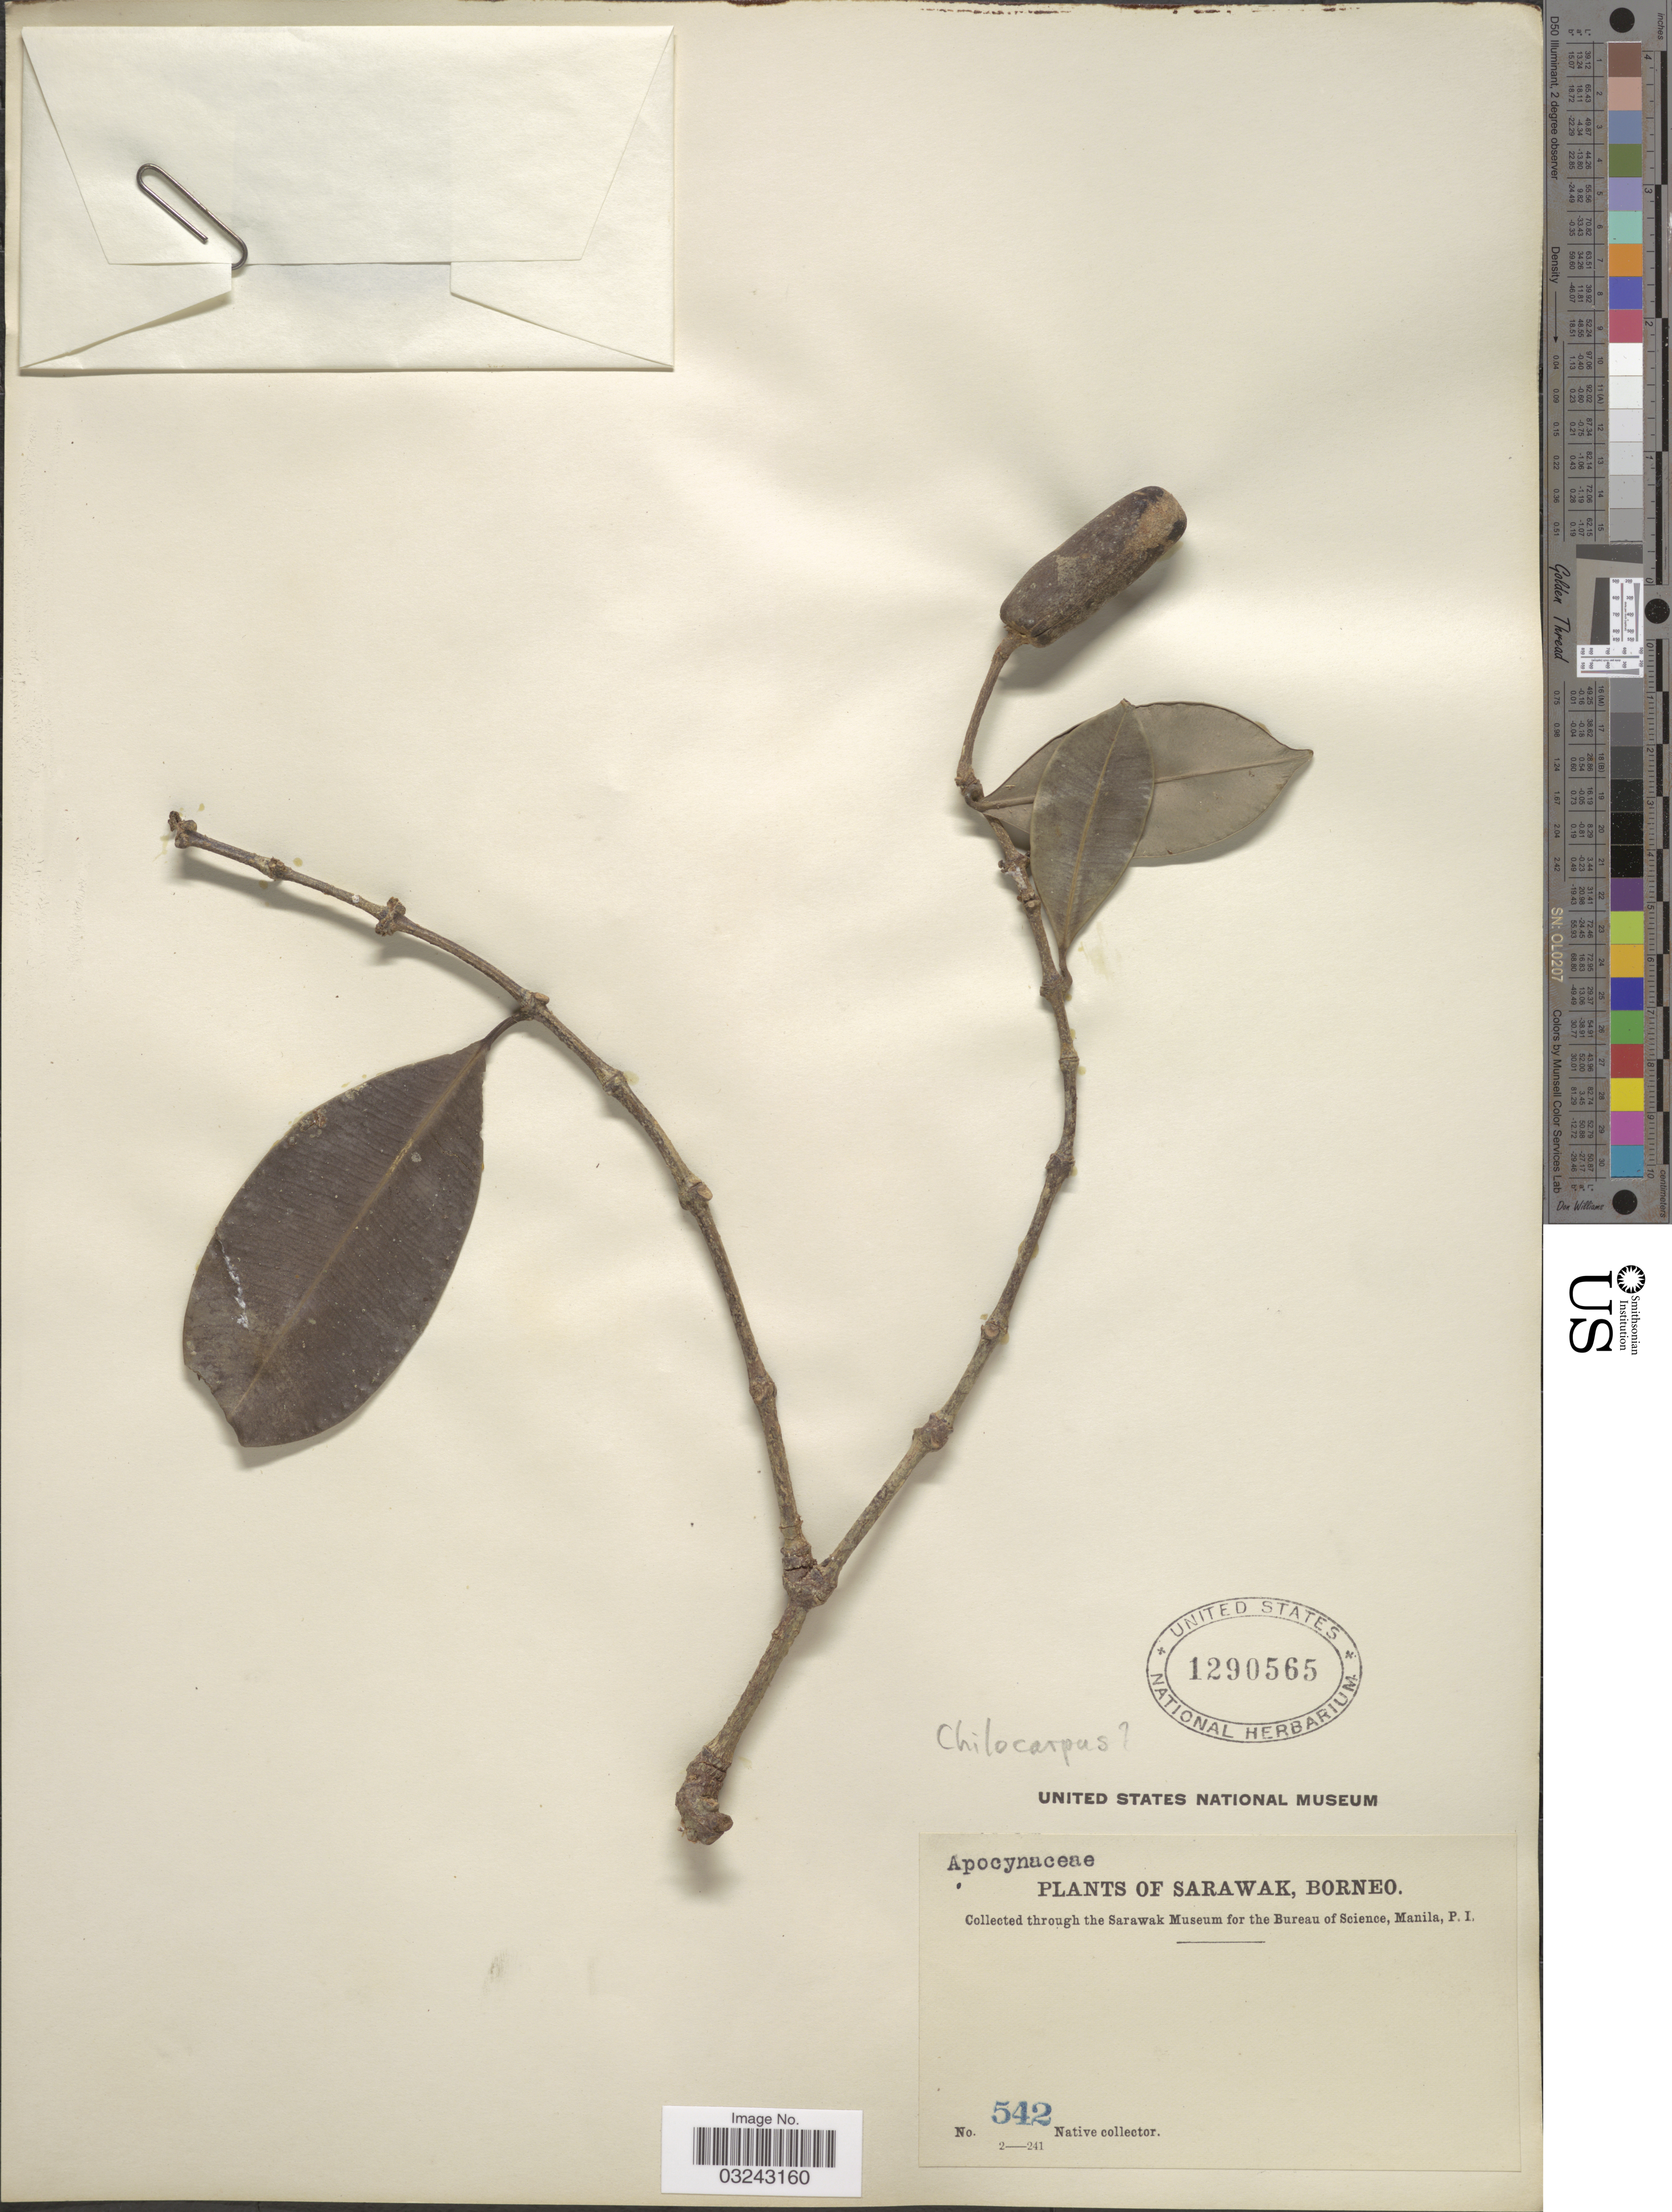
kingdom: Plantae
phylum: Tracheophyta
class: Magnoliopsida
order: Gentianales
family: Apocynaceae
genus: Chilocarpus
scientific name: Chilocarpus sp.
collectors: Native collector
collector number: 542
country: Malaysia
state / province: Sarawak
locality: Borneo.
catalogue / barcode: US 1290565